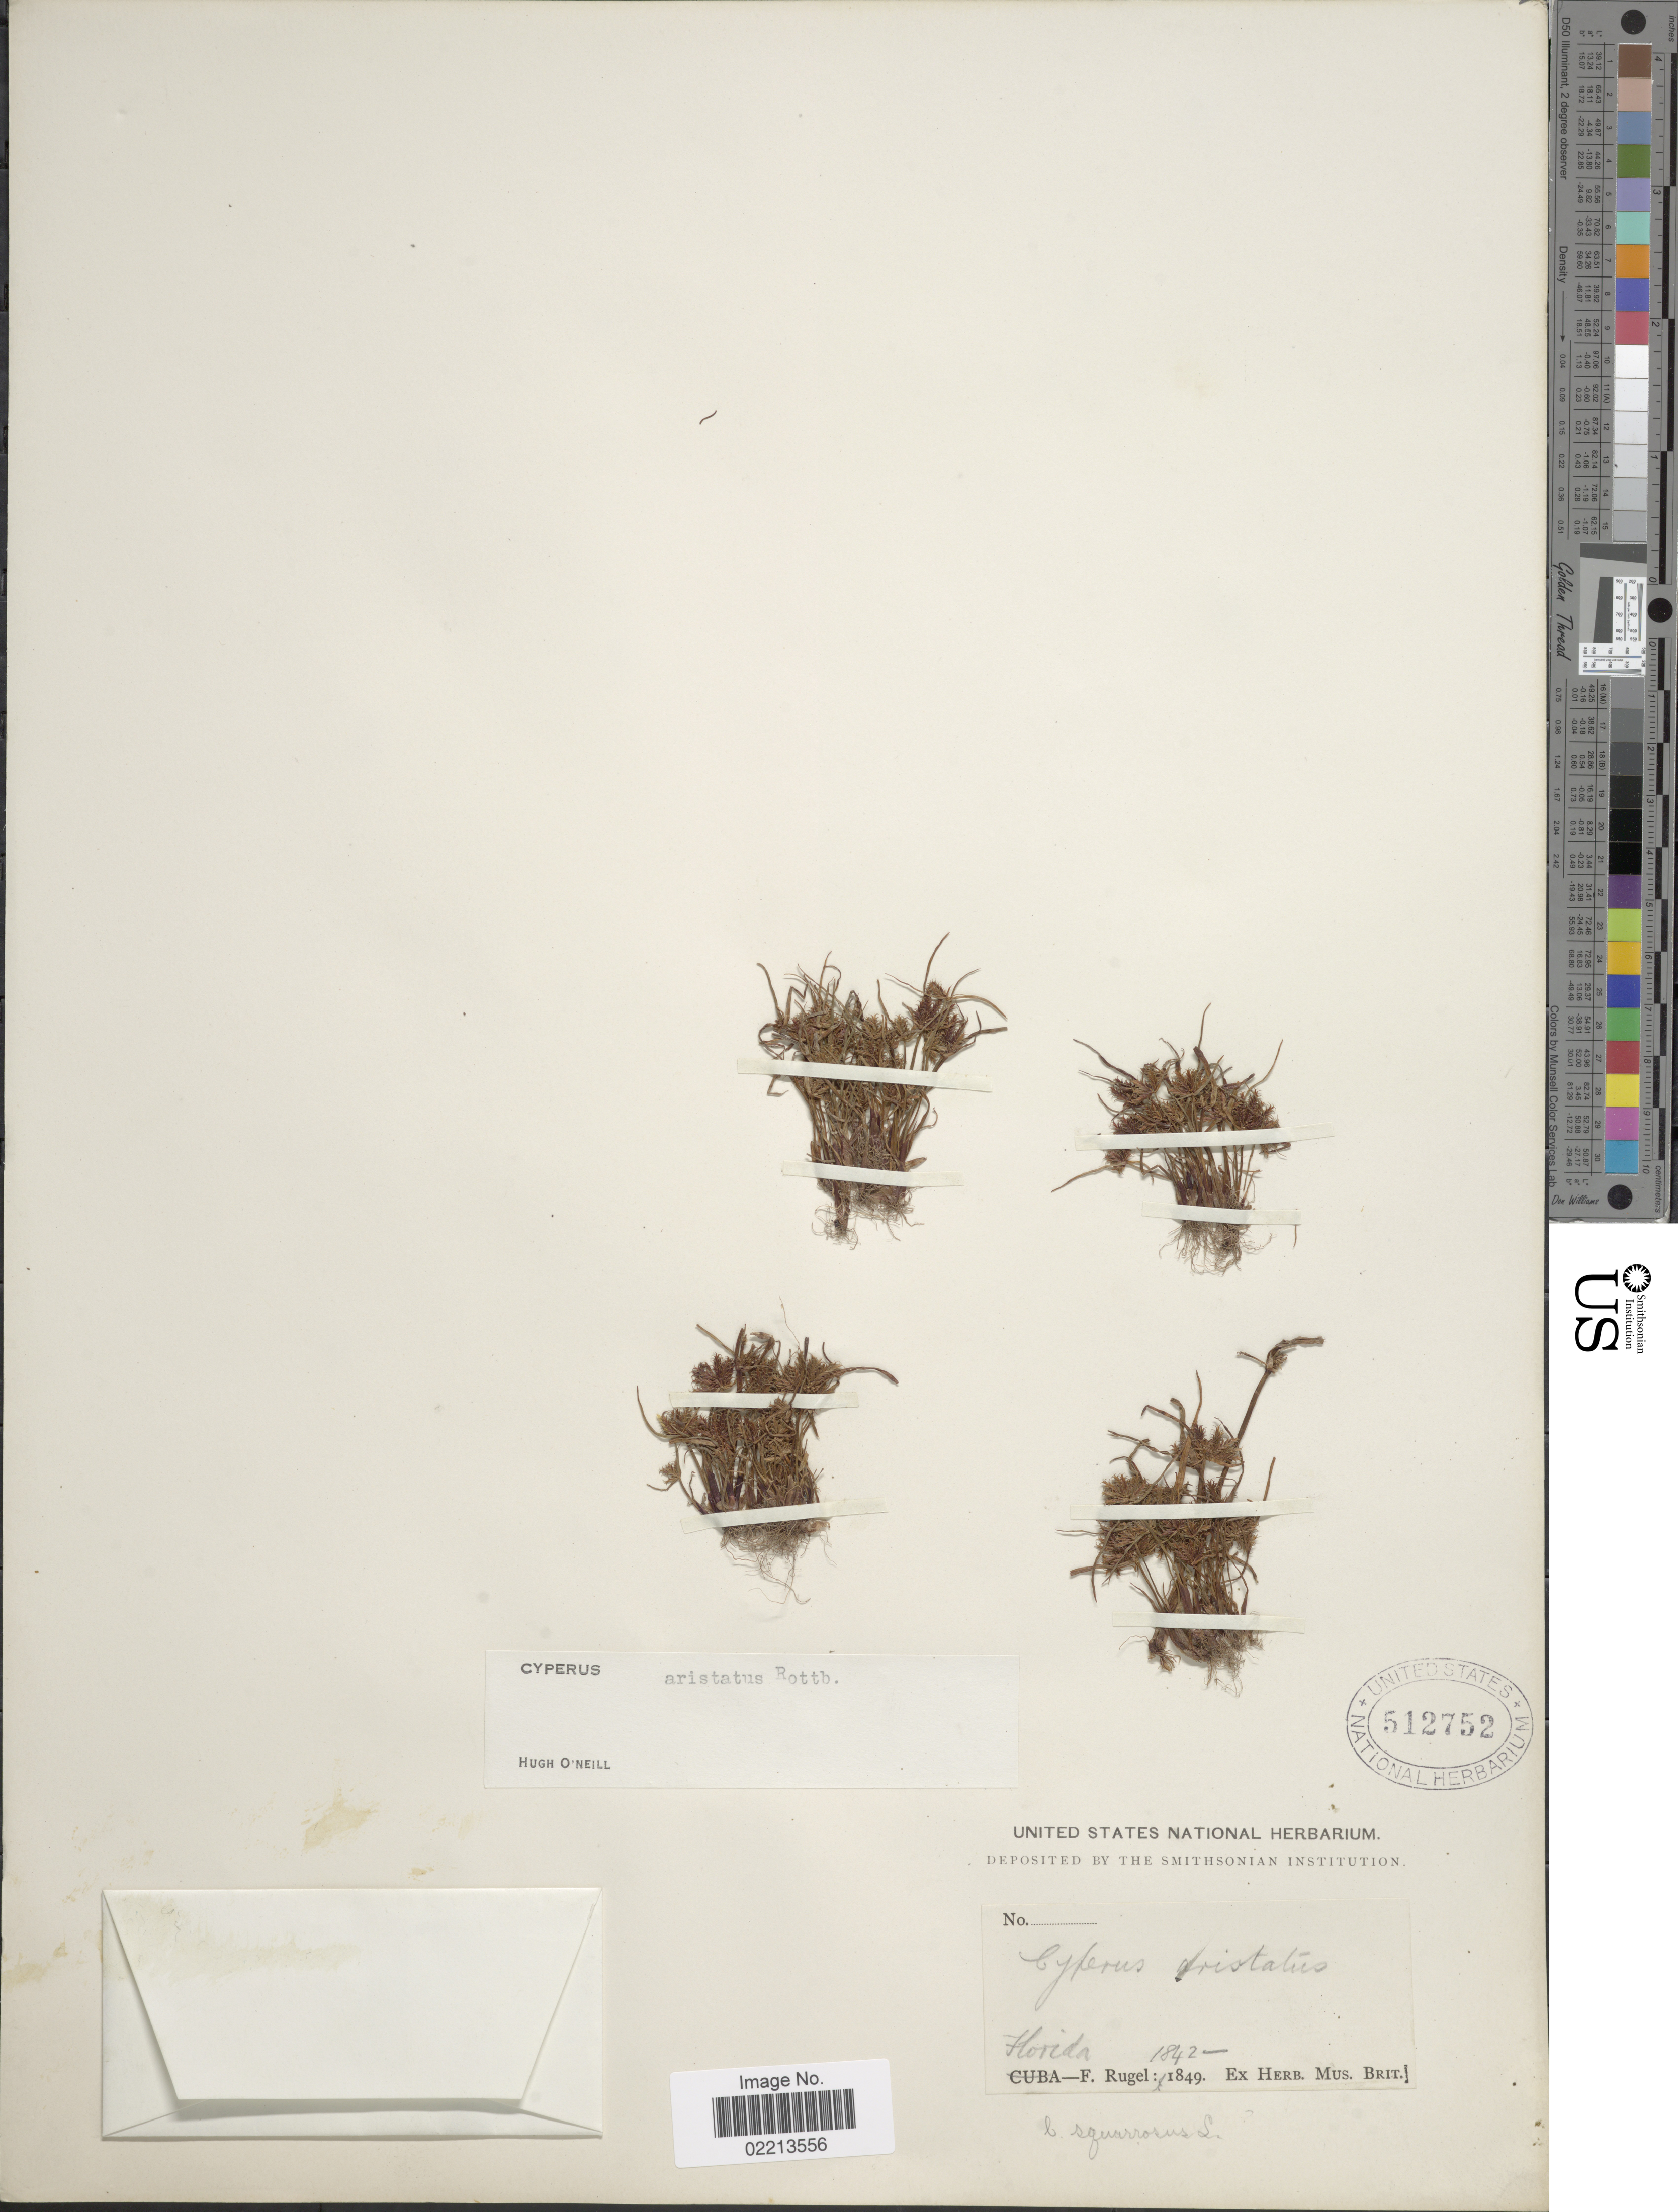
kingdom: Plantae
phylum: Tracheophyta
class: Liliopsida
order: Poales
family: Cyperaceae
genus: Cyperus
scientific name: Cyperus squarrosus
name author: L.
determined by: Strong, Mark T., (BOT), Smithsonian Institution - National Museum of Natural History (UNITED STATES)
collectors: F. Rugel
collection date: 1842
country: United States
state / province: Florida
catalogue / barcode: US 512752